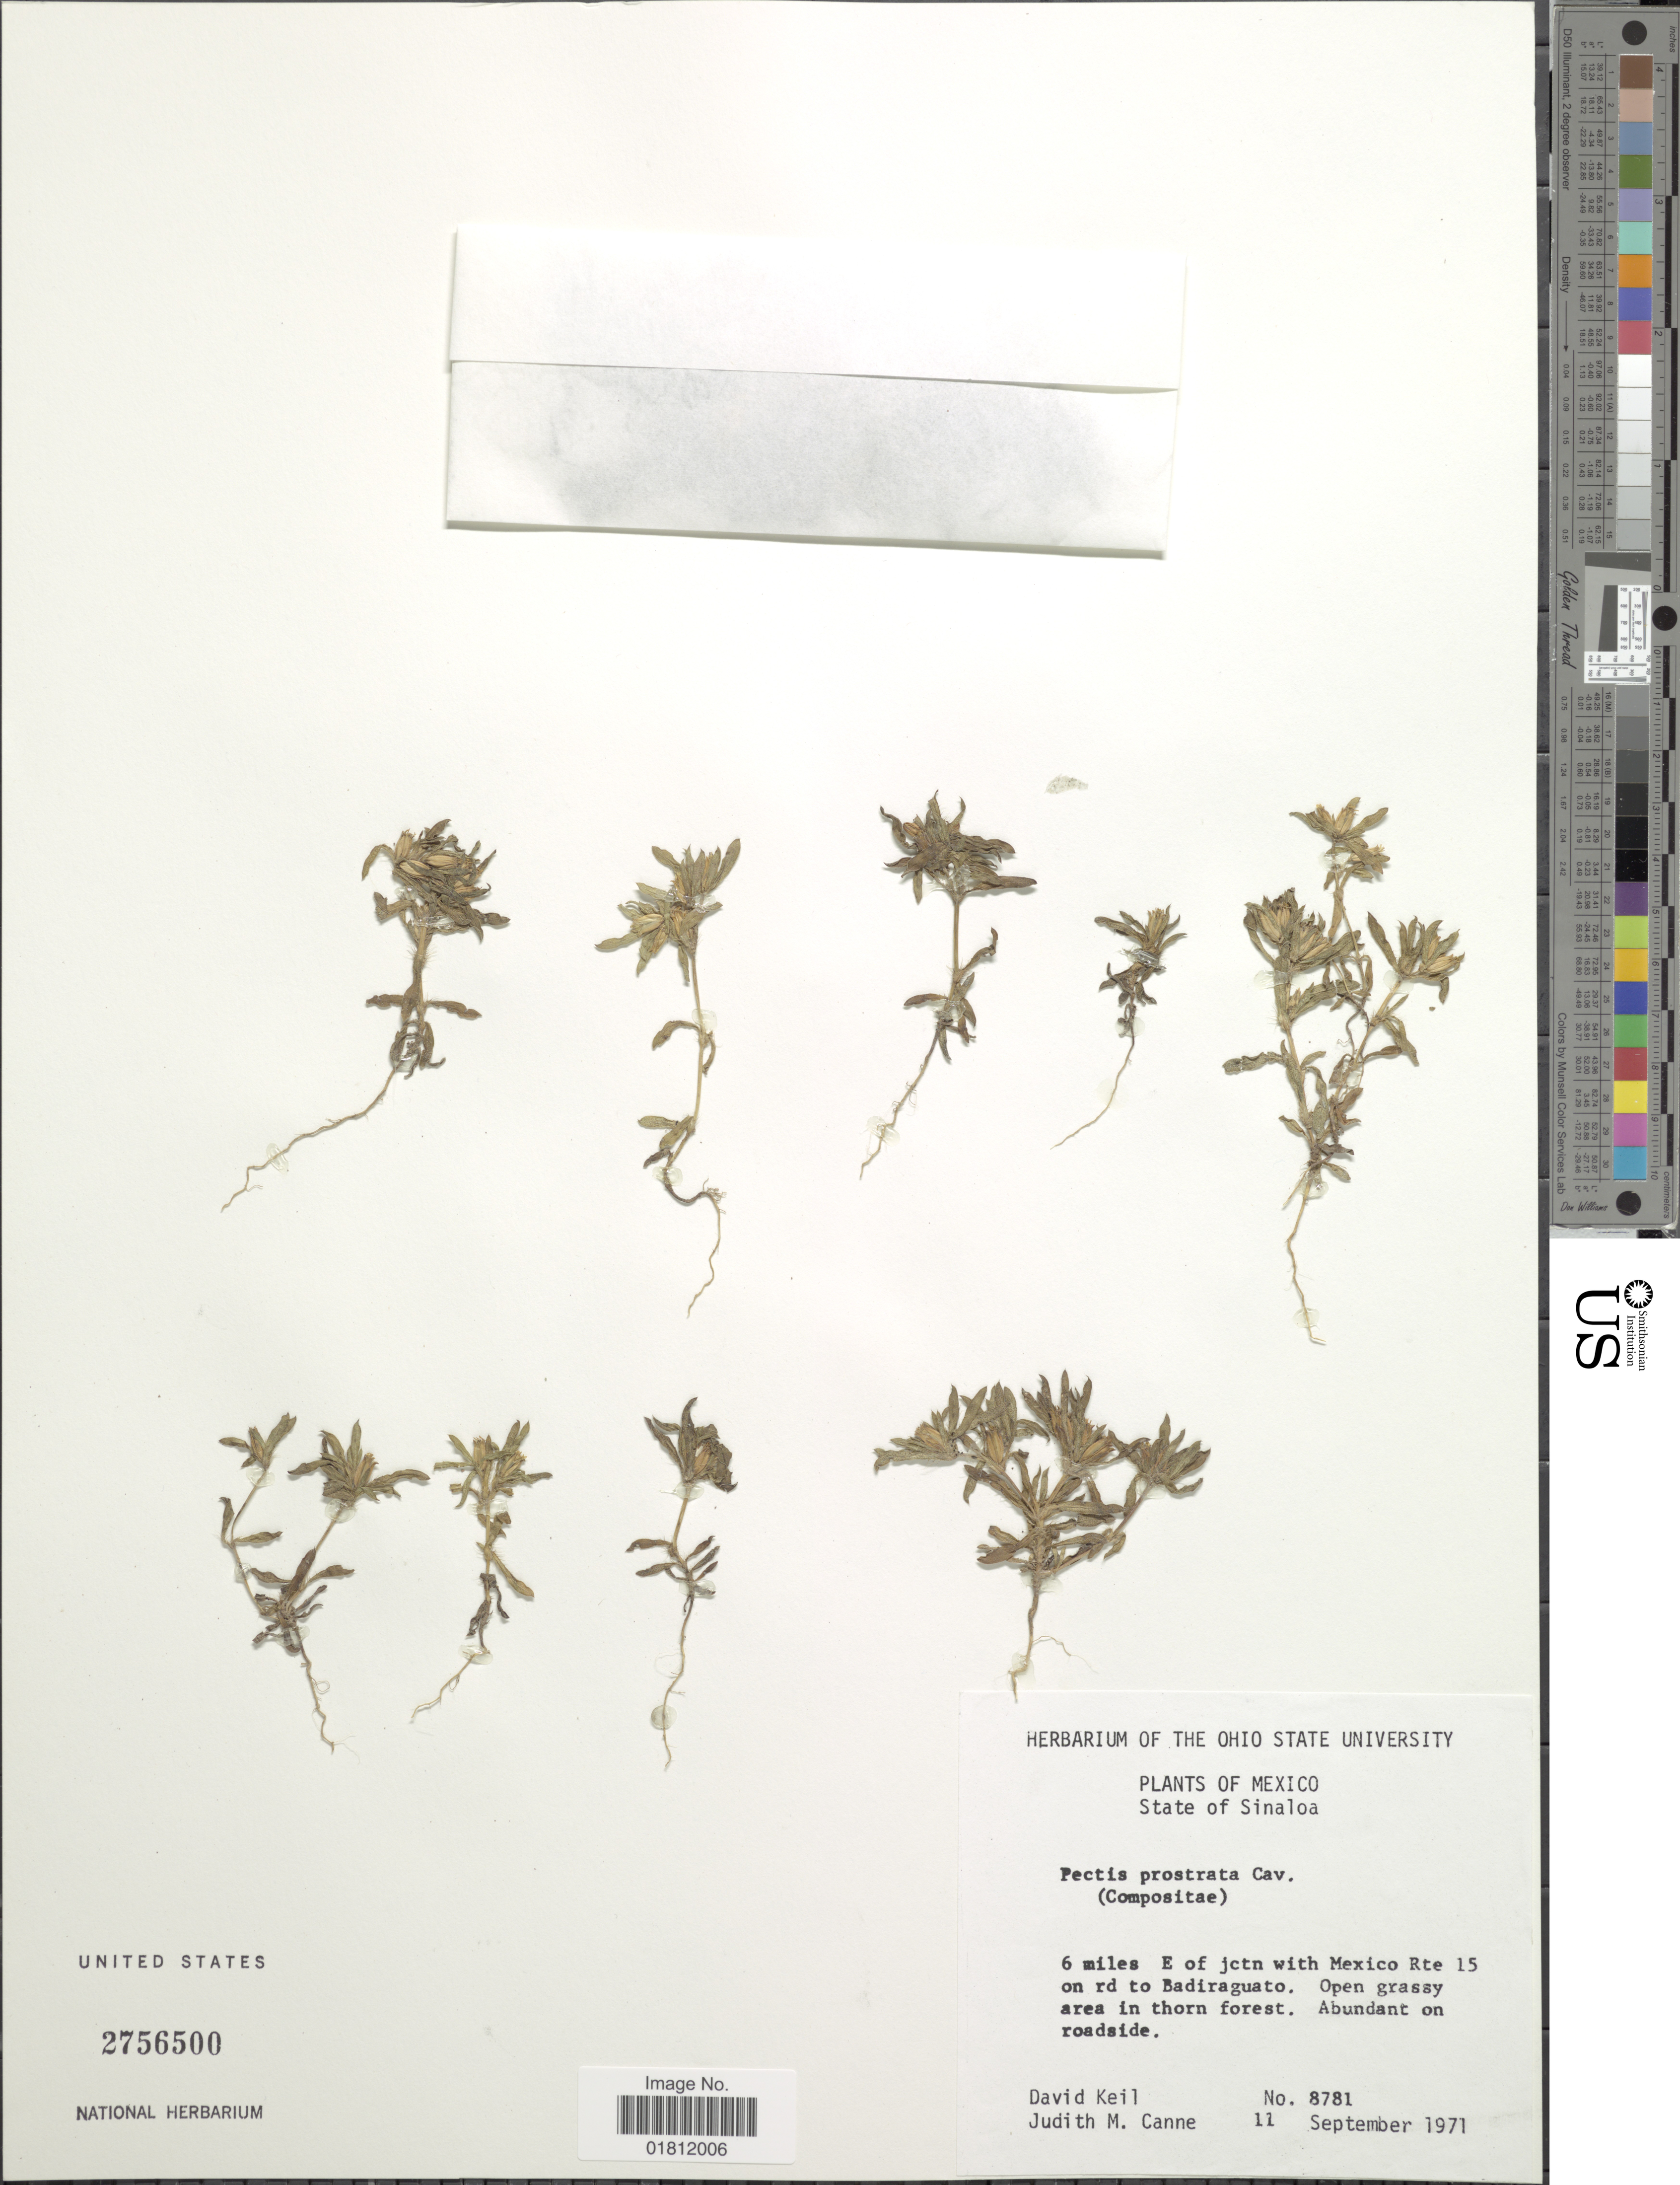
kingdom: Plantae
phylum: Tracheophyta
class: Magnoliopsida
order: Asterales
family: Asteraceae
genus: Pectis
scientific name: Pectis prostrata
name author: Cav.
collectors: D. J. Keil & J. M. Canne-Hilliker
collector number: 8781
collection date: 1971-09-11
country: Mexico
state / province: Sinaloa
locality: State of Sinaloa, 6 miles E of jctn with Mexico Rte 15 on rd to Badiraguato.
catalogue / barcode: US 2756500